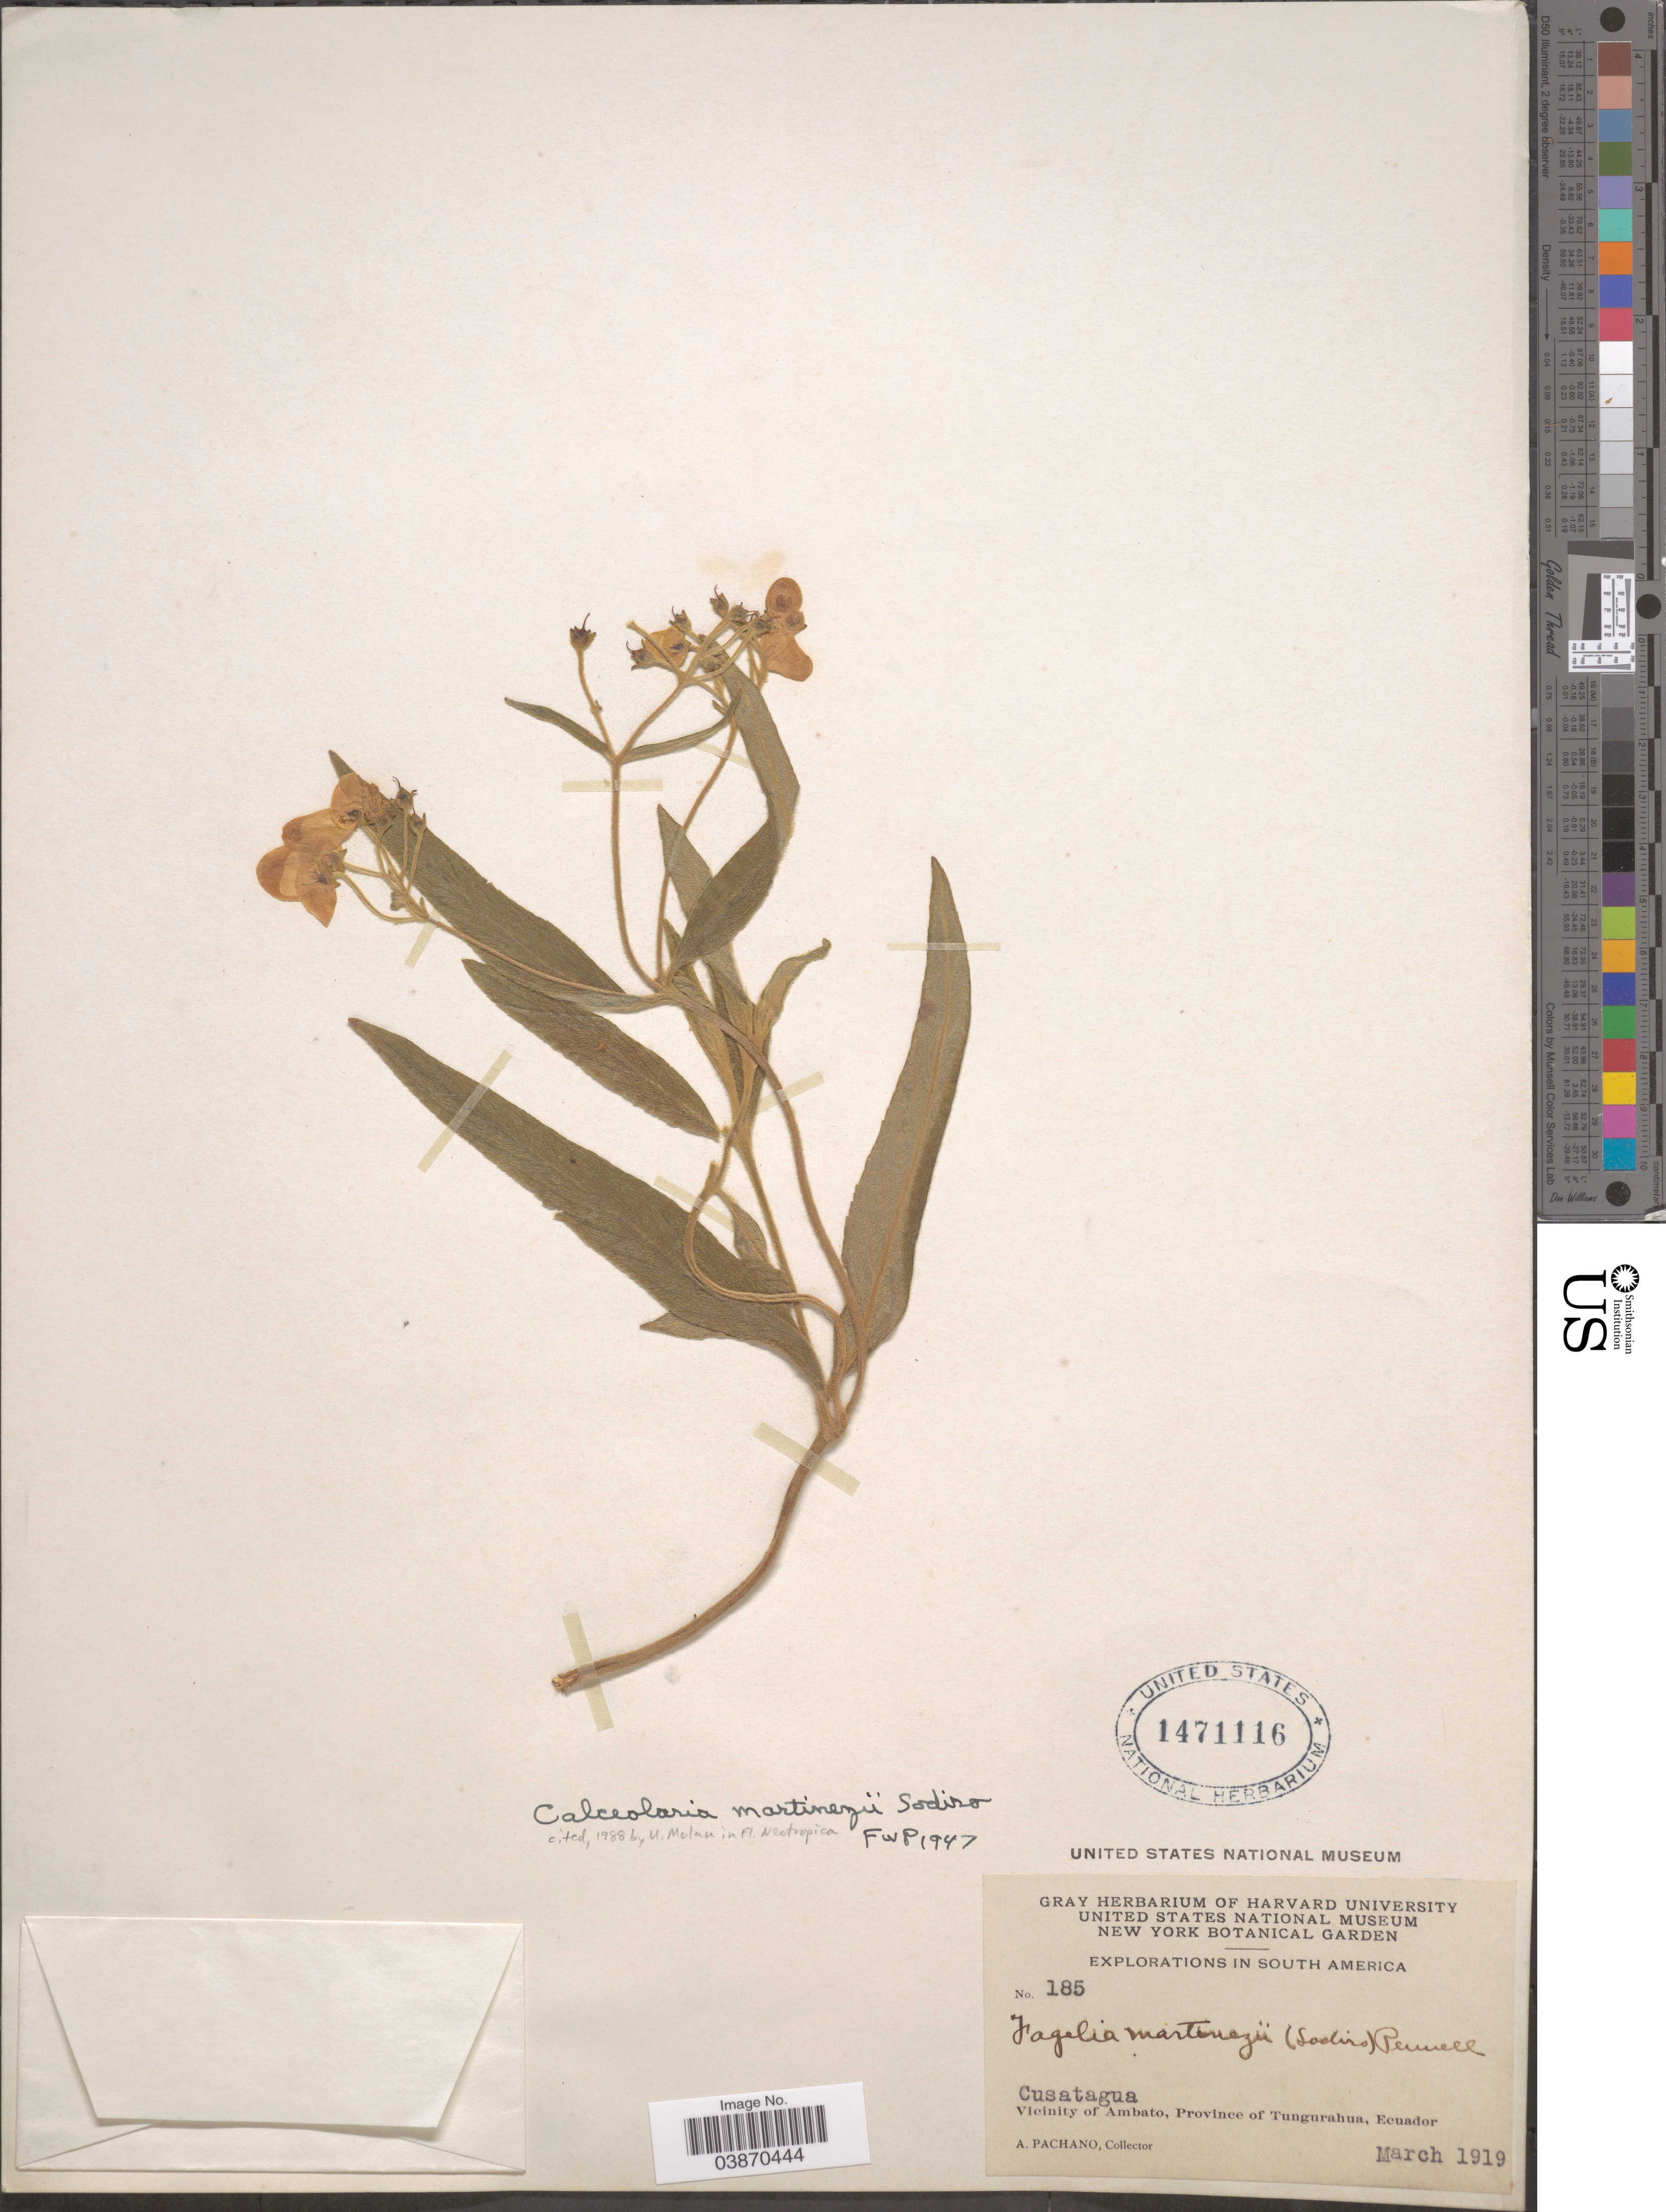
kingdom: Plantae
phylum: Tracheophyta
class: Magnoliopsida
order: Lamiales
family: Calceolariaceae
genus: Calceolaria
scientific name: Calceolaria martinezii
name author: Kraenzl.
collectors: A. Pachano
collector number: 185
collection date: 1919-03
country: Ecuador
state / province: Tungurahua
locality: Vicinity of Ambato.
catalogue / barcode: US 1471116